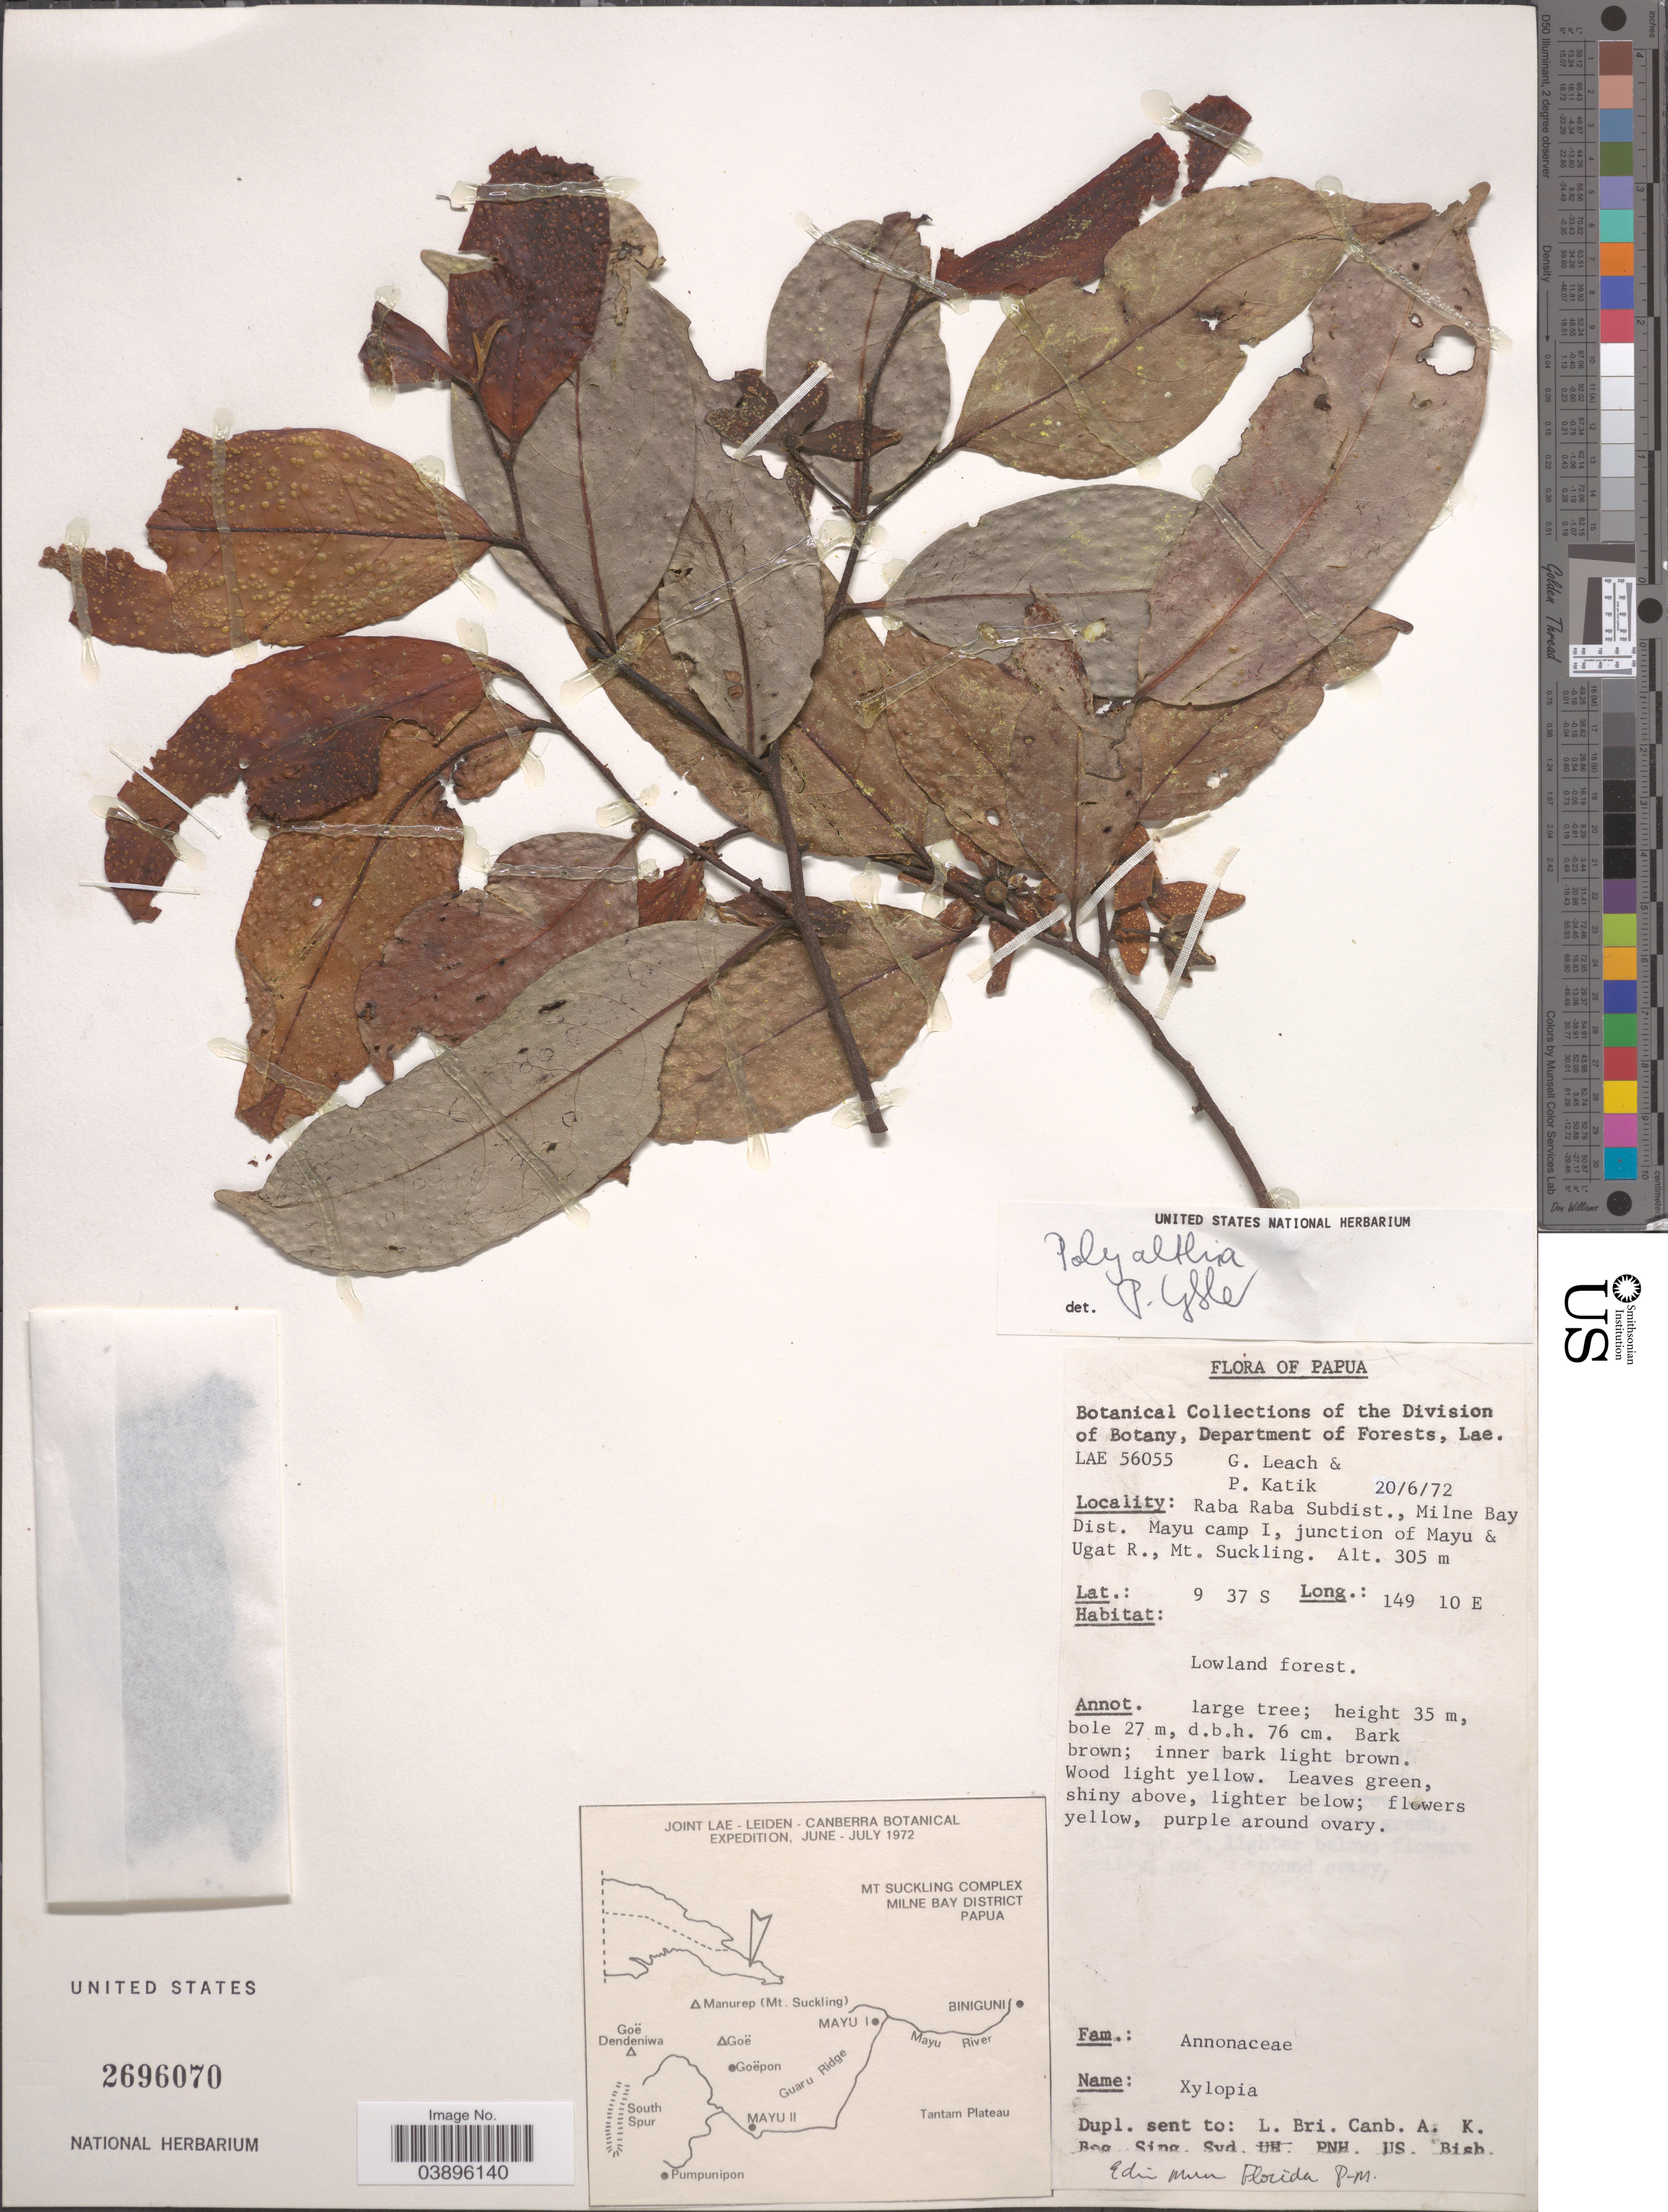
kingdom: Plantae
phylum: Tracheophyta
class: Magnoliopsida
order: Magnoliales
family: Annonaceae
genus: Polyalthia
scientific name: Polyalthia sp.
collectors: G. Leach & P. Katik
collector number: LAE56055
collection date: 1972-06-20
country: Papua New Guinea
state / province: Milne Bay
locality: Papua. Raba Raba Subdist., Milne Bay Dist. Mayu camp 1, junction of Mayu & Ugat R., Mt. Sucking.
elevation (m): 305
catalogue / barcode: US 2696070